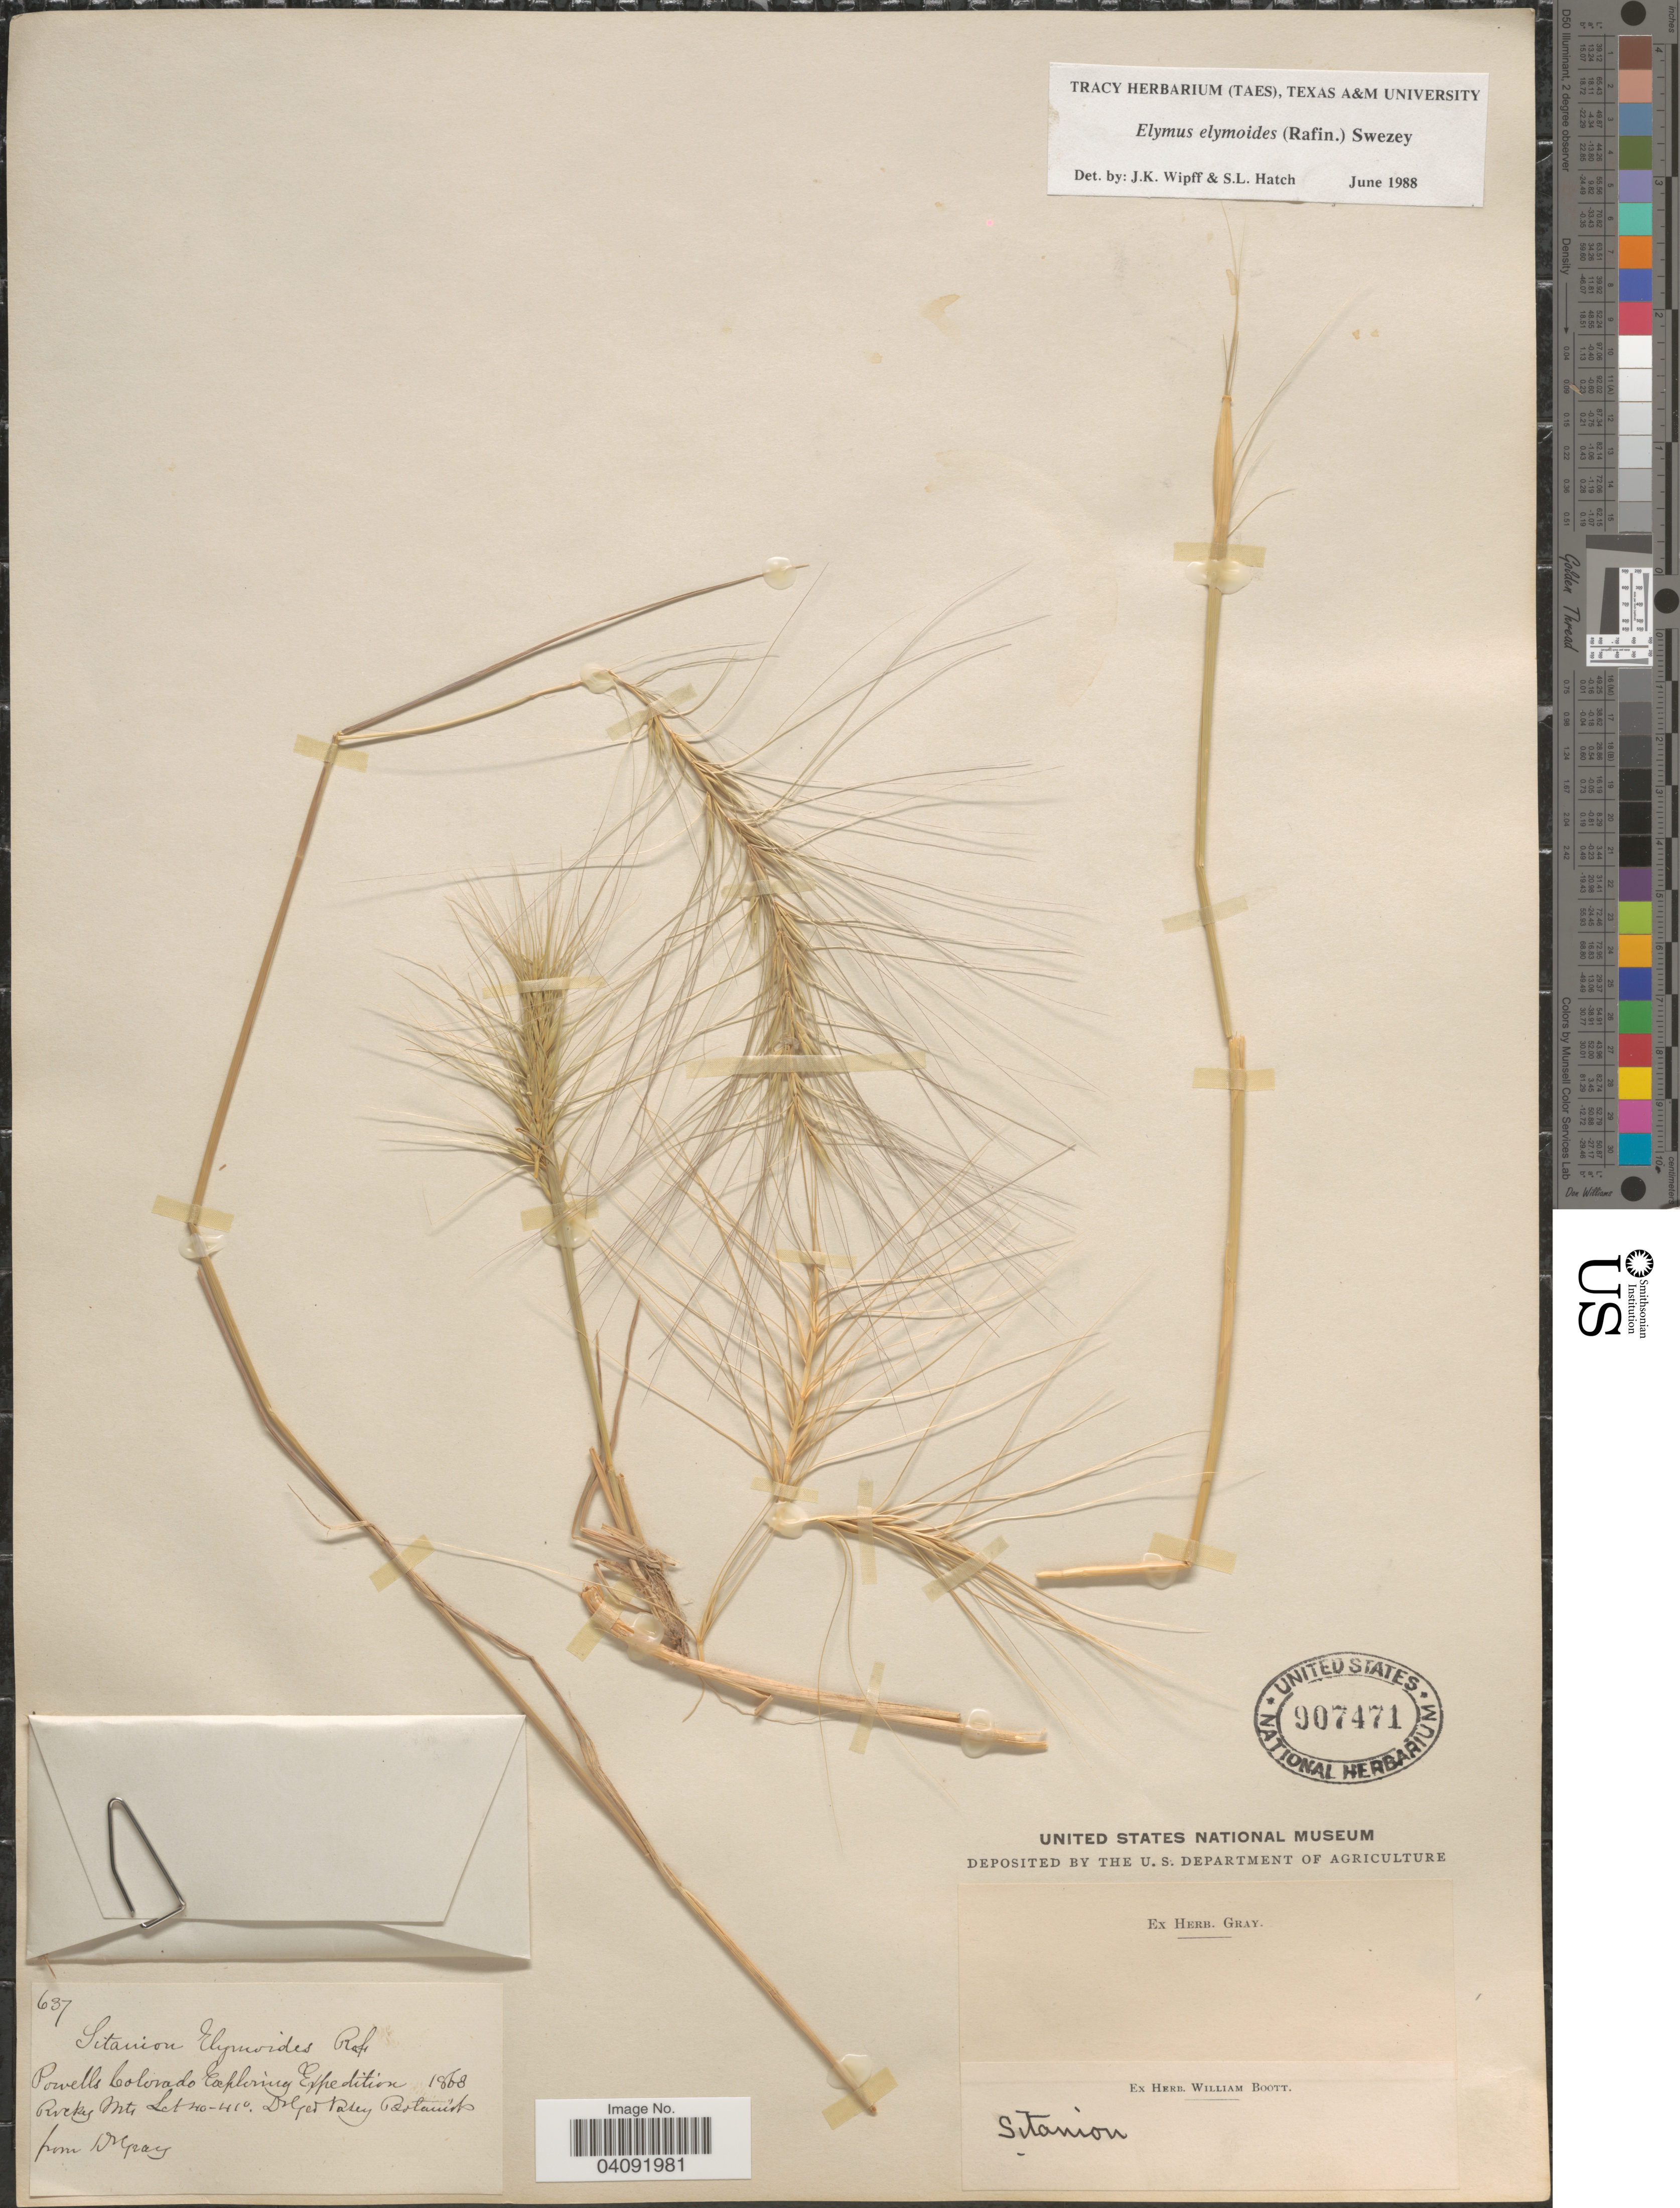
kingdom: Plantae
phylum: Tracheophyta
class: Liliopsida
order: Poales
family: Poaceae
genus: Elymus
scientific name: Elymus elymoides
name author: (Raf.) Swezey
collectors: Gray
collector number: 637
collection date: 1868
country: United States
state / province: Colorado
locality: Powells Colorado Exploring Expedition 1868. Rocky Mts.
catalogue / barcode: US 907471